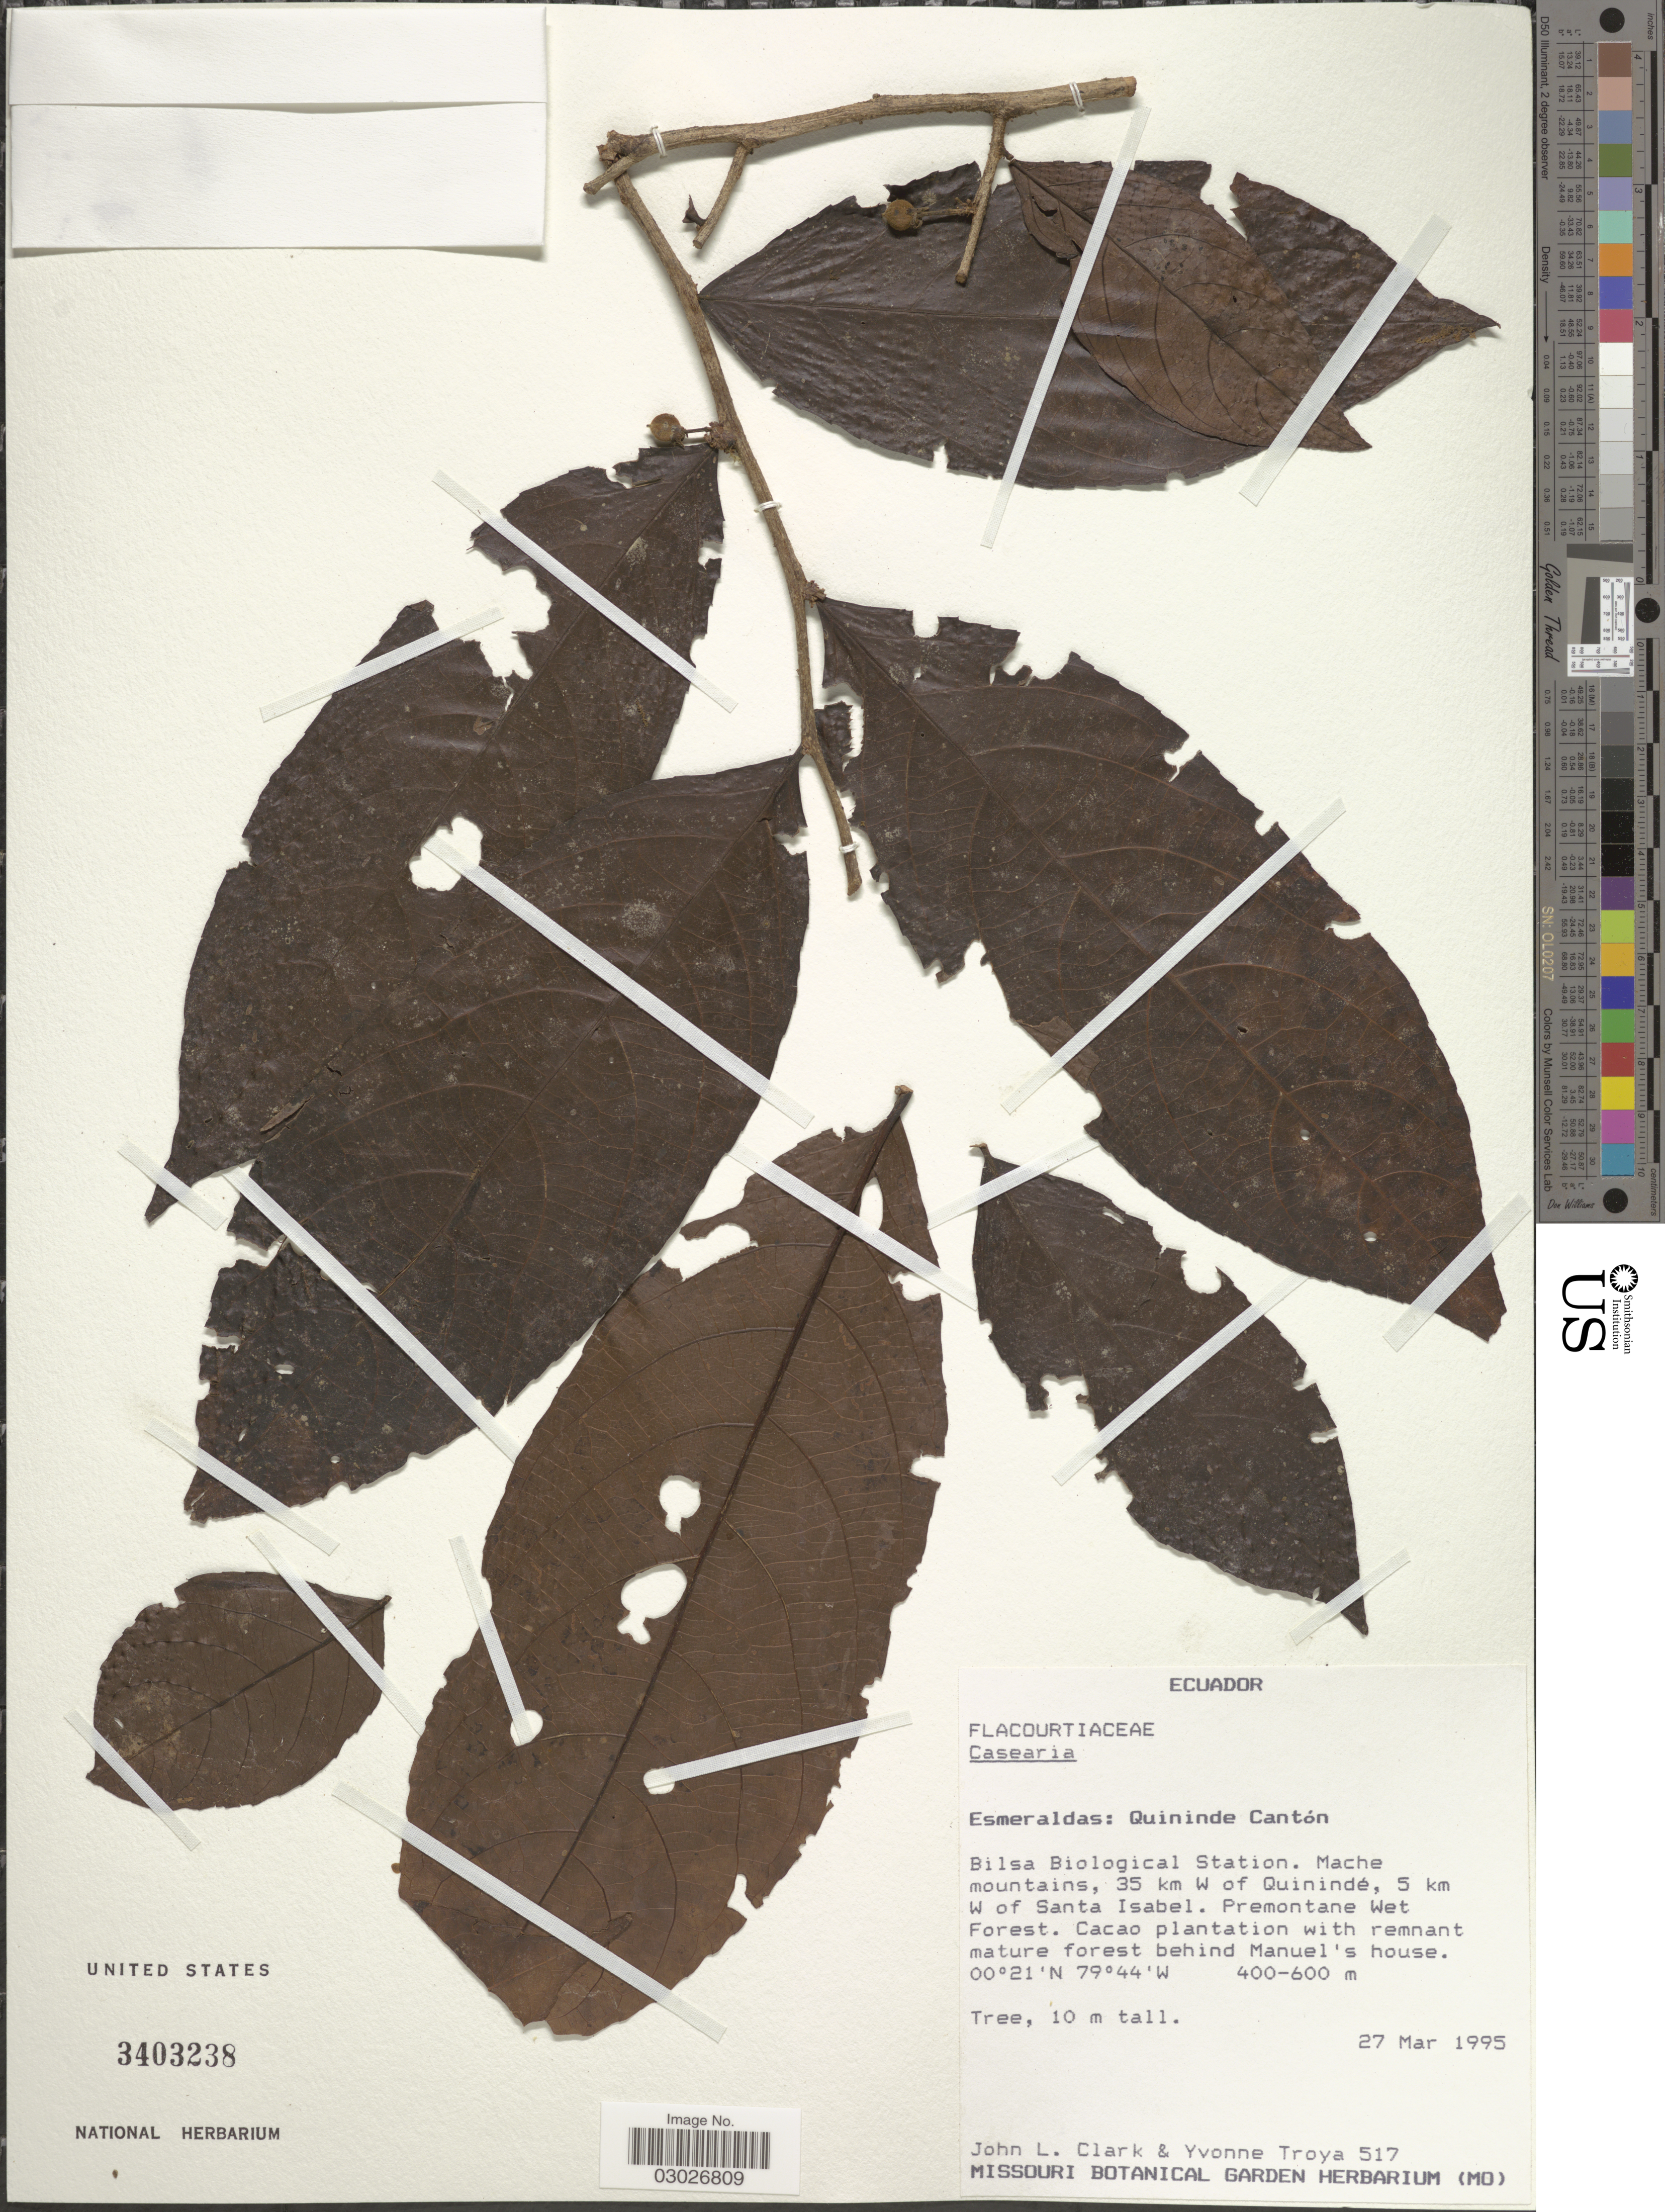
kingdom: Plantae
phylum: Tracheophyta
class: Magnoliopsida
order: Malpighiales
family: Salicaceae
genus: Casearia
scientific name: Casearia sp.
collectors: J. L. Clark & Y. Troya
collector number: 517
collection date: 1995-03-27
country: Ecuador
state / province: Esmeraldas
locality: Quininde Cantón. Bilsa Biological Station. Mache mountains, 35 km W of Quinindé, 5 km W of Santa Isabel. Premontane Wet Forest. Cacao plantation with remnant mature forest behind Manuel's house.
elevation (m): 400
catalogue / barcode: US 3403238